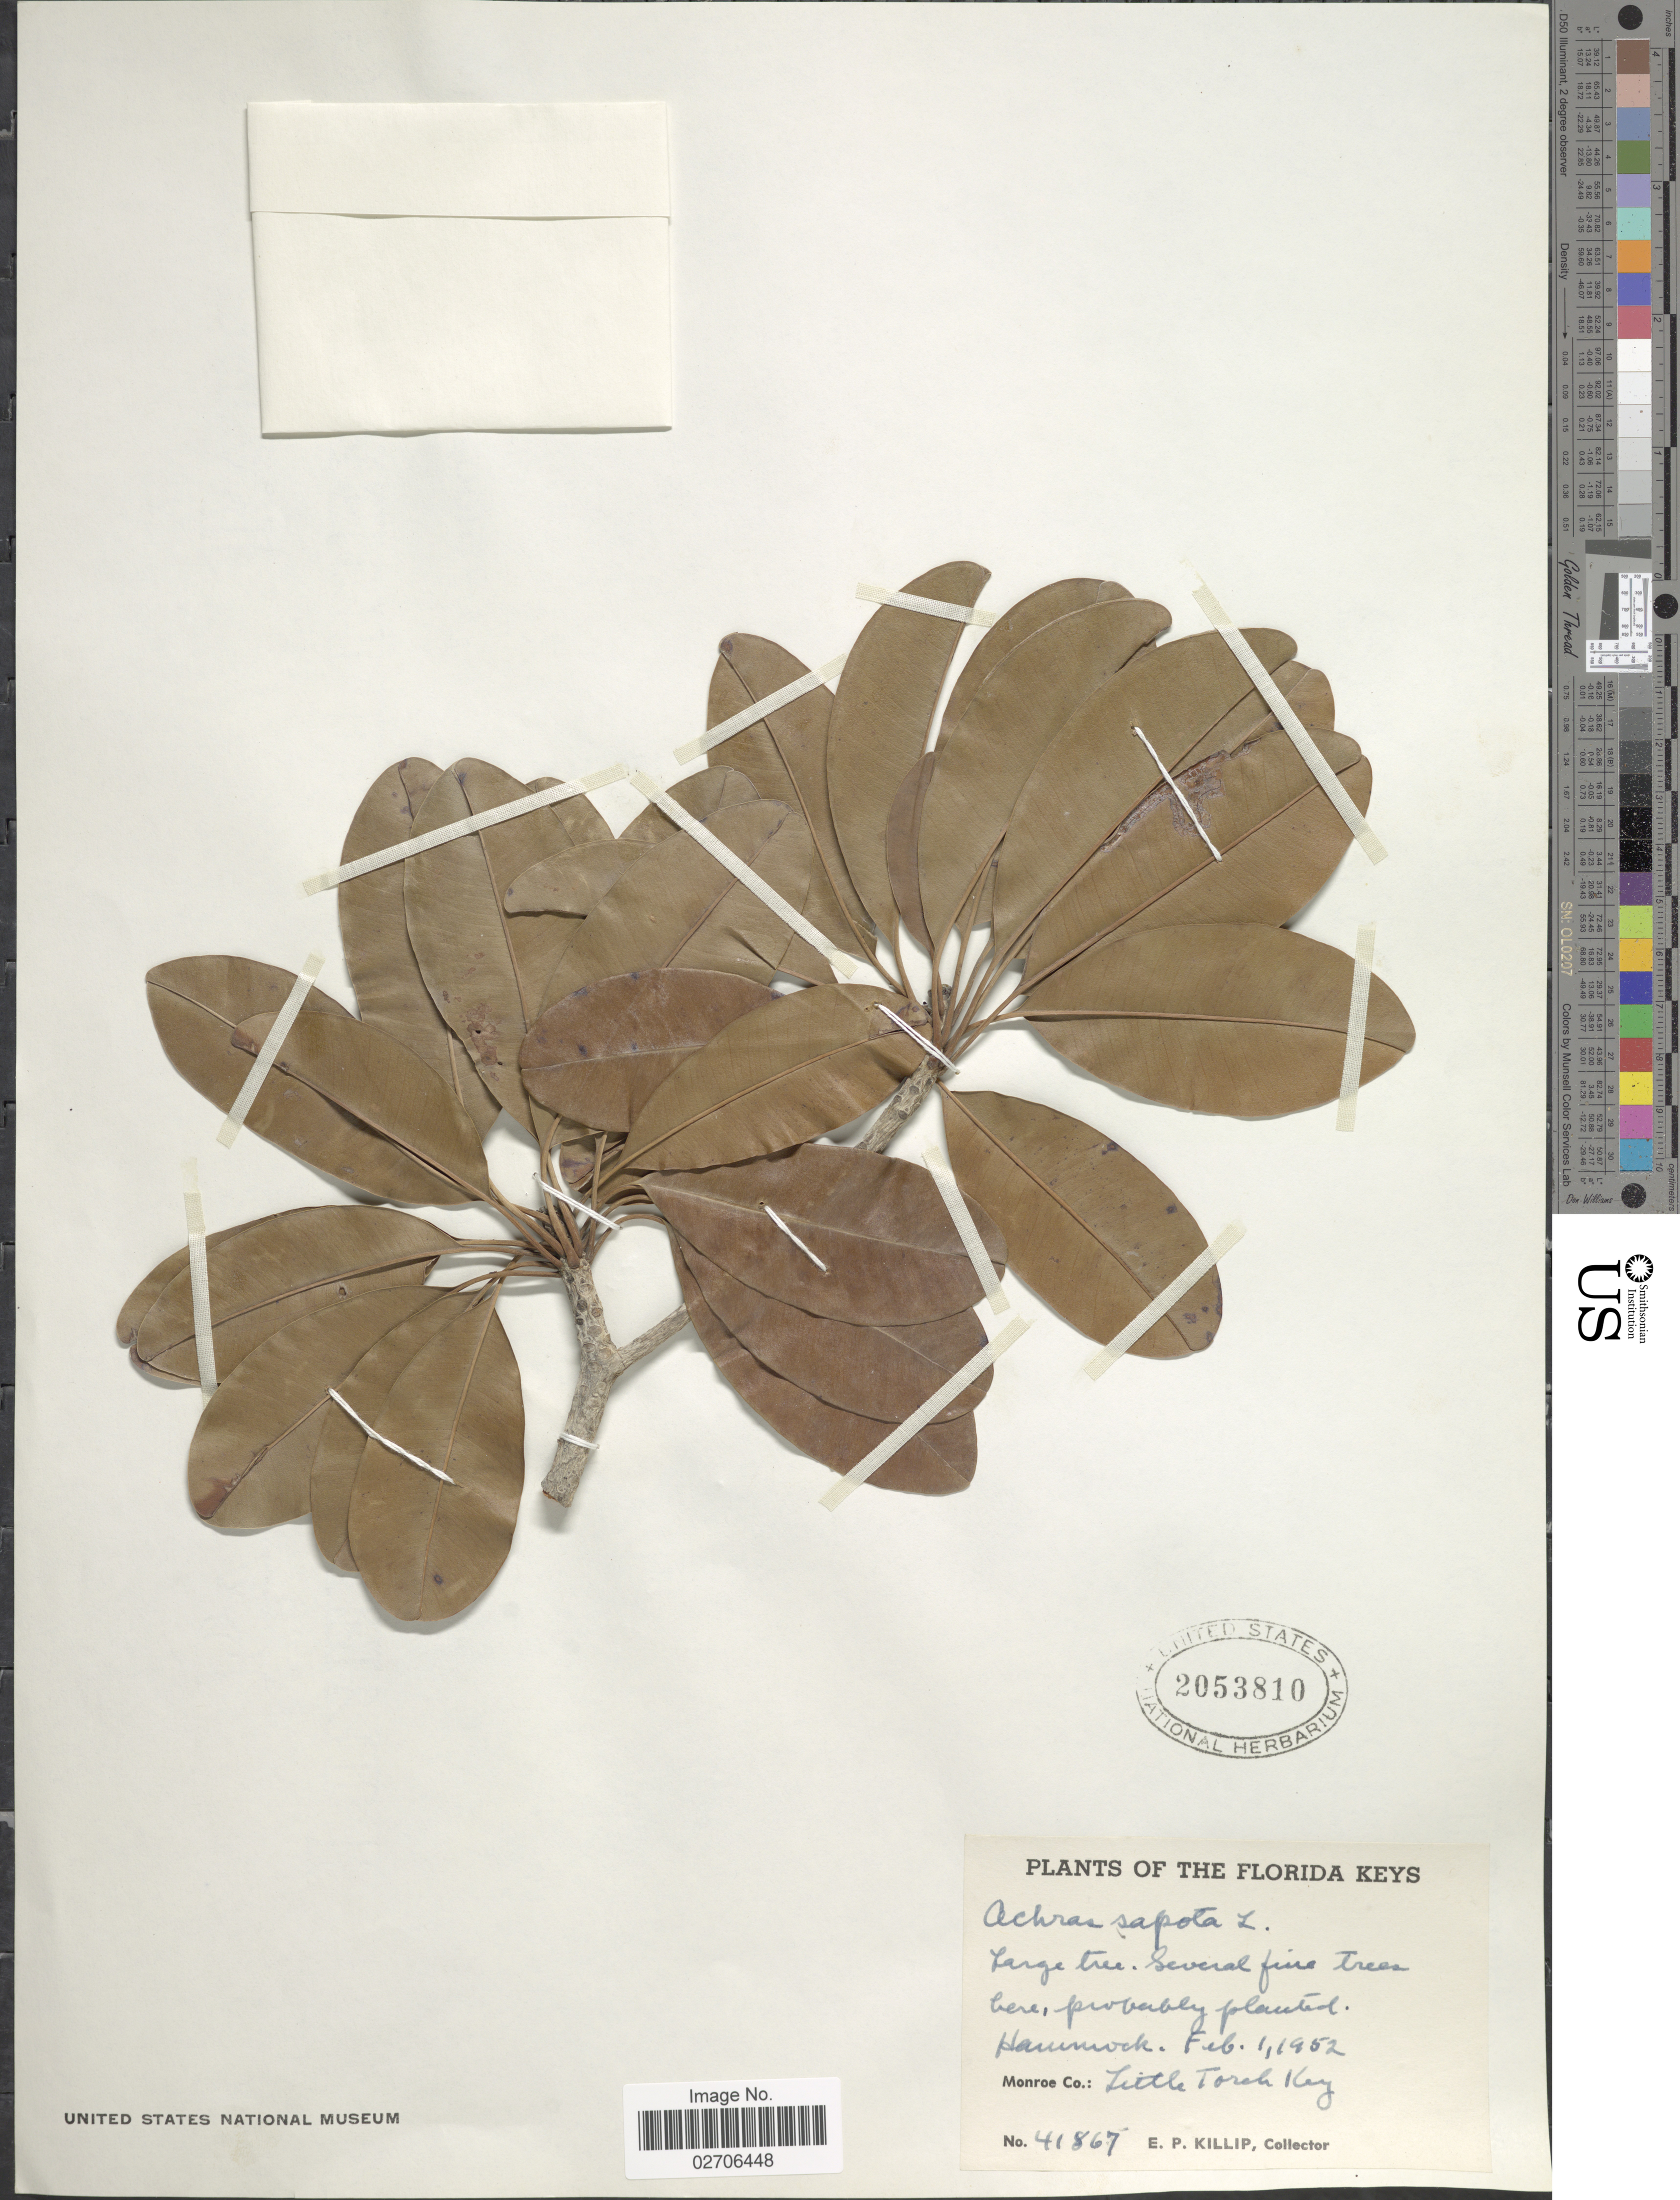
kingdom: Plantae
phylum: Tracheophyta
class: Magnoliopsida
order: Ericales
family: Sapotaceae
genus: Manilkara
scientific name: Manilkara zapota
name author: (L.) P. Royen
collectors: E. P. Killip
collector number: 41867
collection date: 1952-02-01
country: United States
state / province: Florida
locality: The Florida Keys, Monroe Co.: Little Torch Key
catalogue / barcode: US 2053810